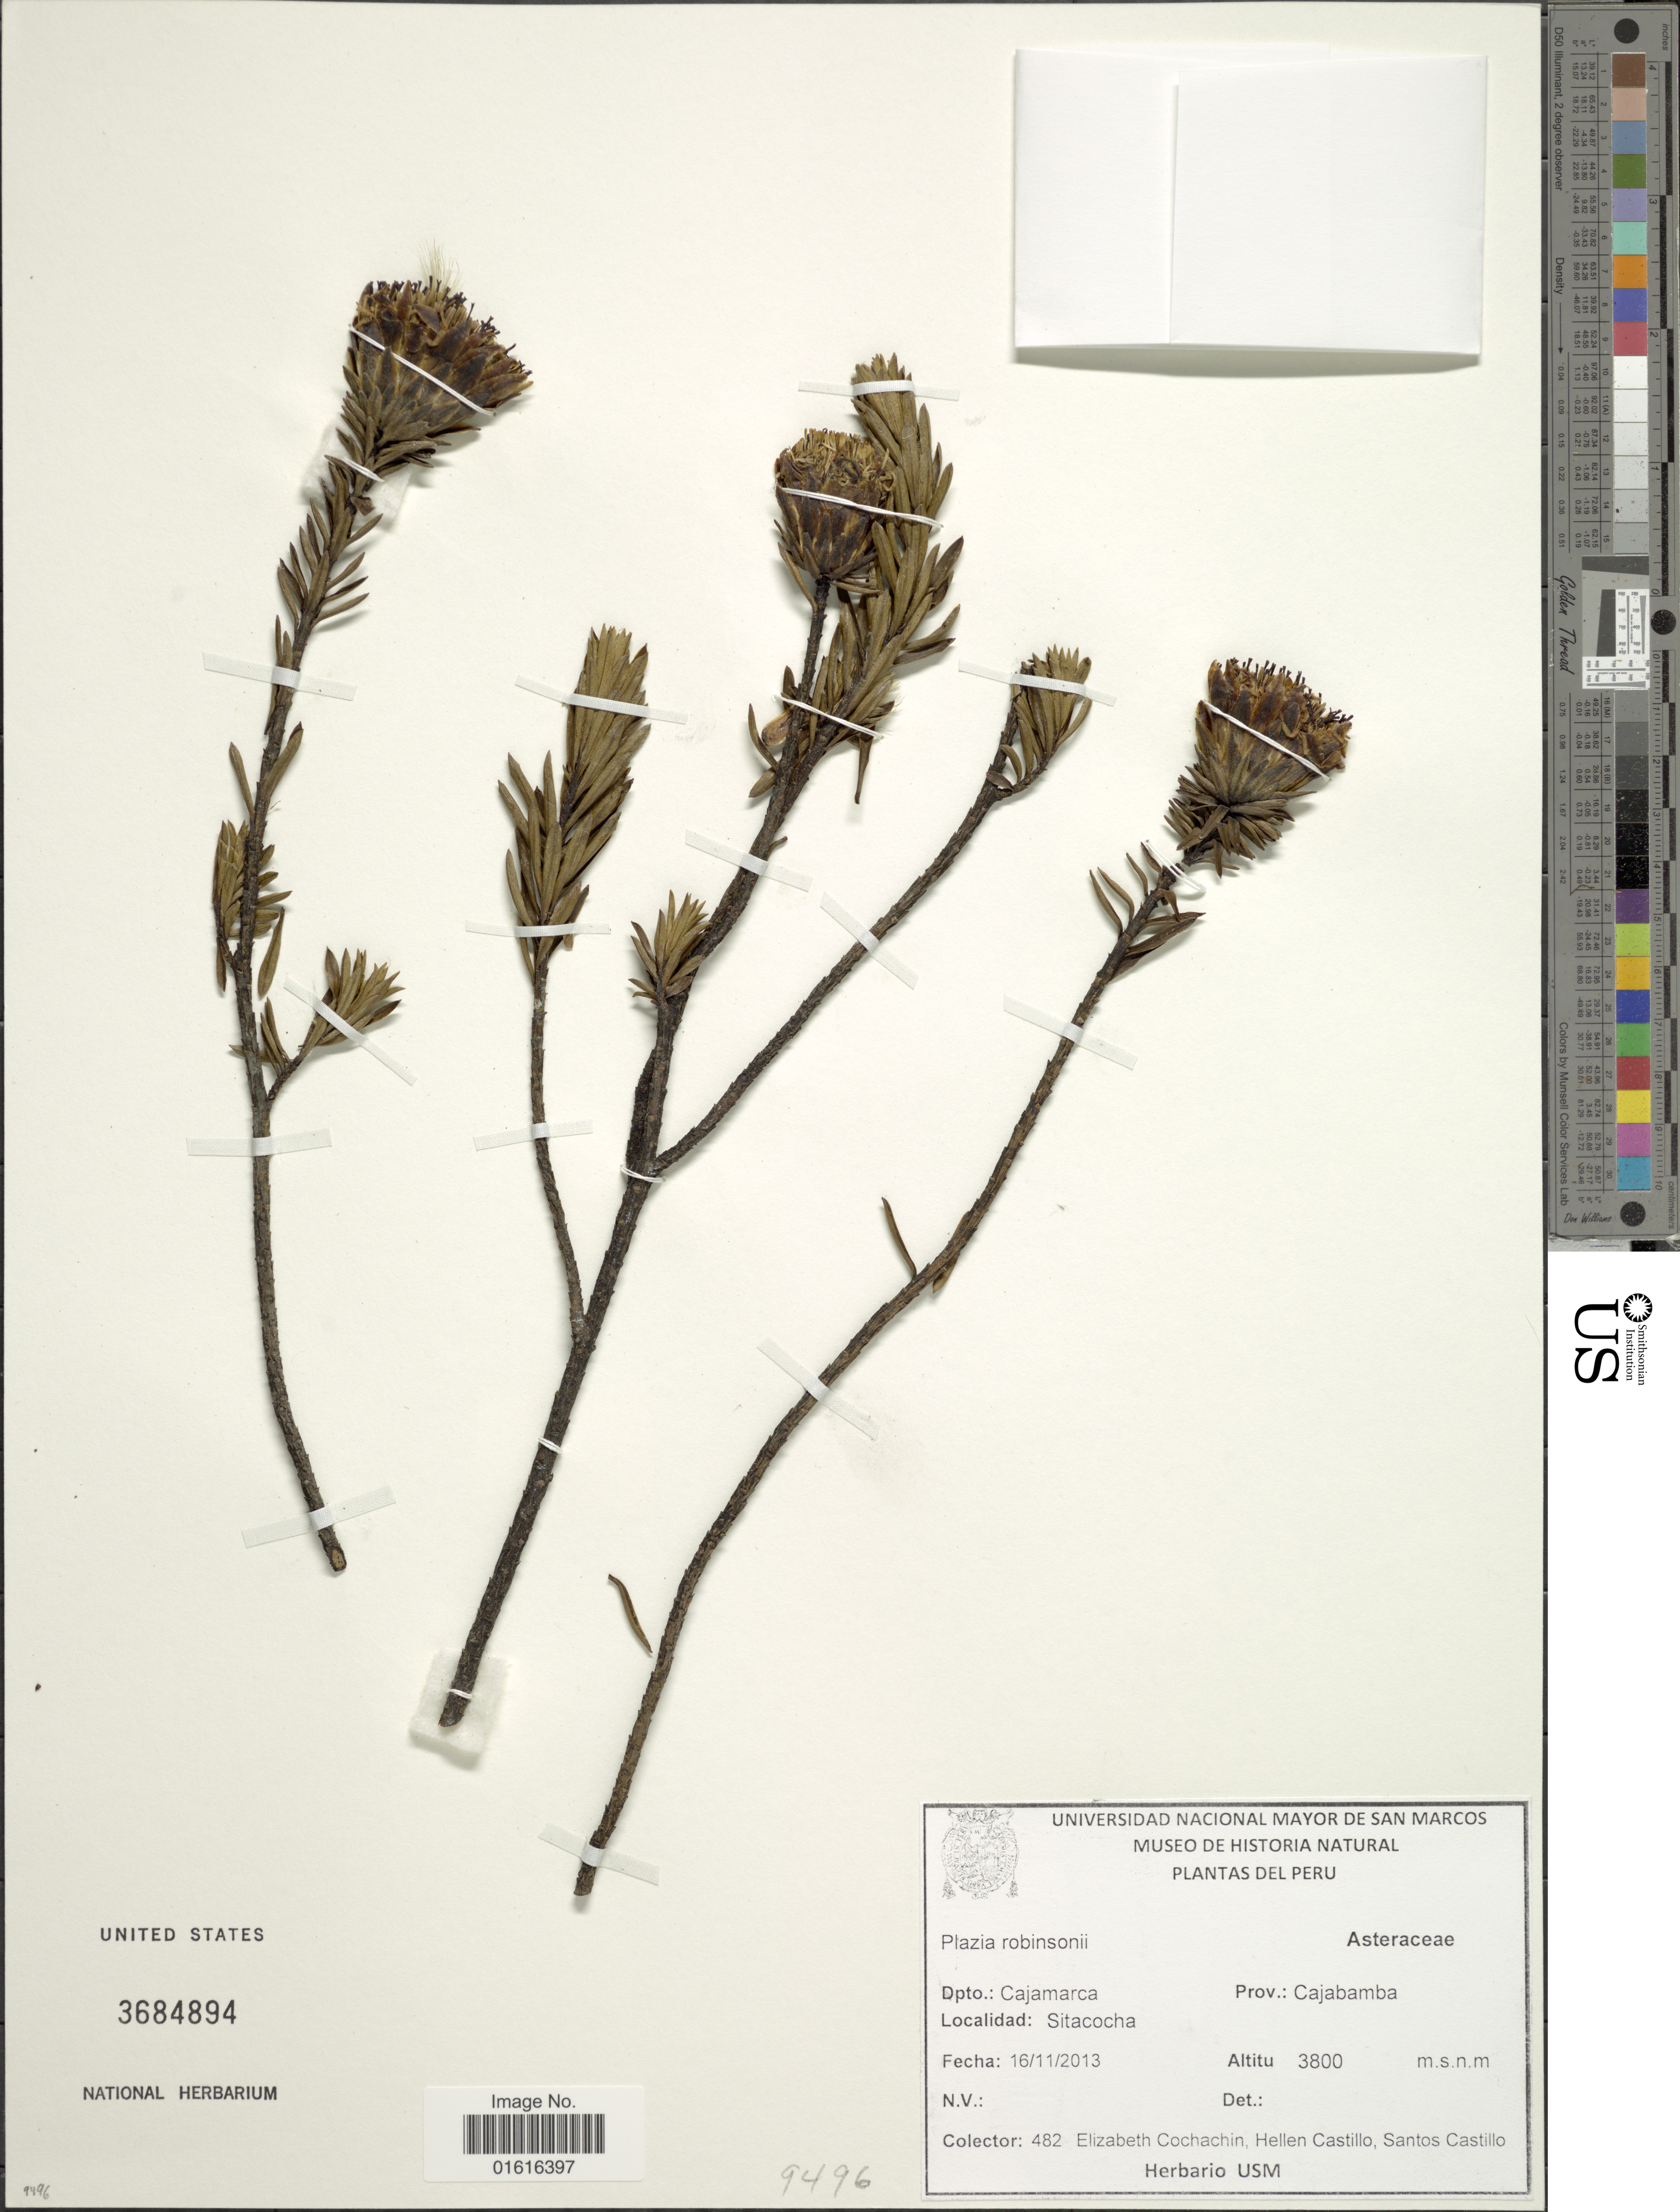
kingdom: Plantae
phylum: Tracheophyta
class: Magnoliopsida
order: Asterales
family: Asteraceae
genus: Plazia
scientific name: Plazia robinsonii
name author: M.O. Dillon & Sagást. in M.O. Dillon &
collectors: E. Cochachin Guerrero, H. Castillo & S. Castillo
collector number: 482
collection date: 2013-11-16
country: Peru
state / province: Cajamarca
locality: Prov. Cajamarca, Sitacocha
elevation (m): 3800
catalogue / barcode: US 3684894